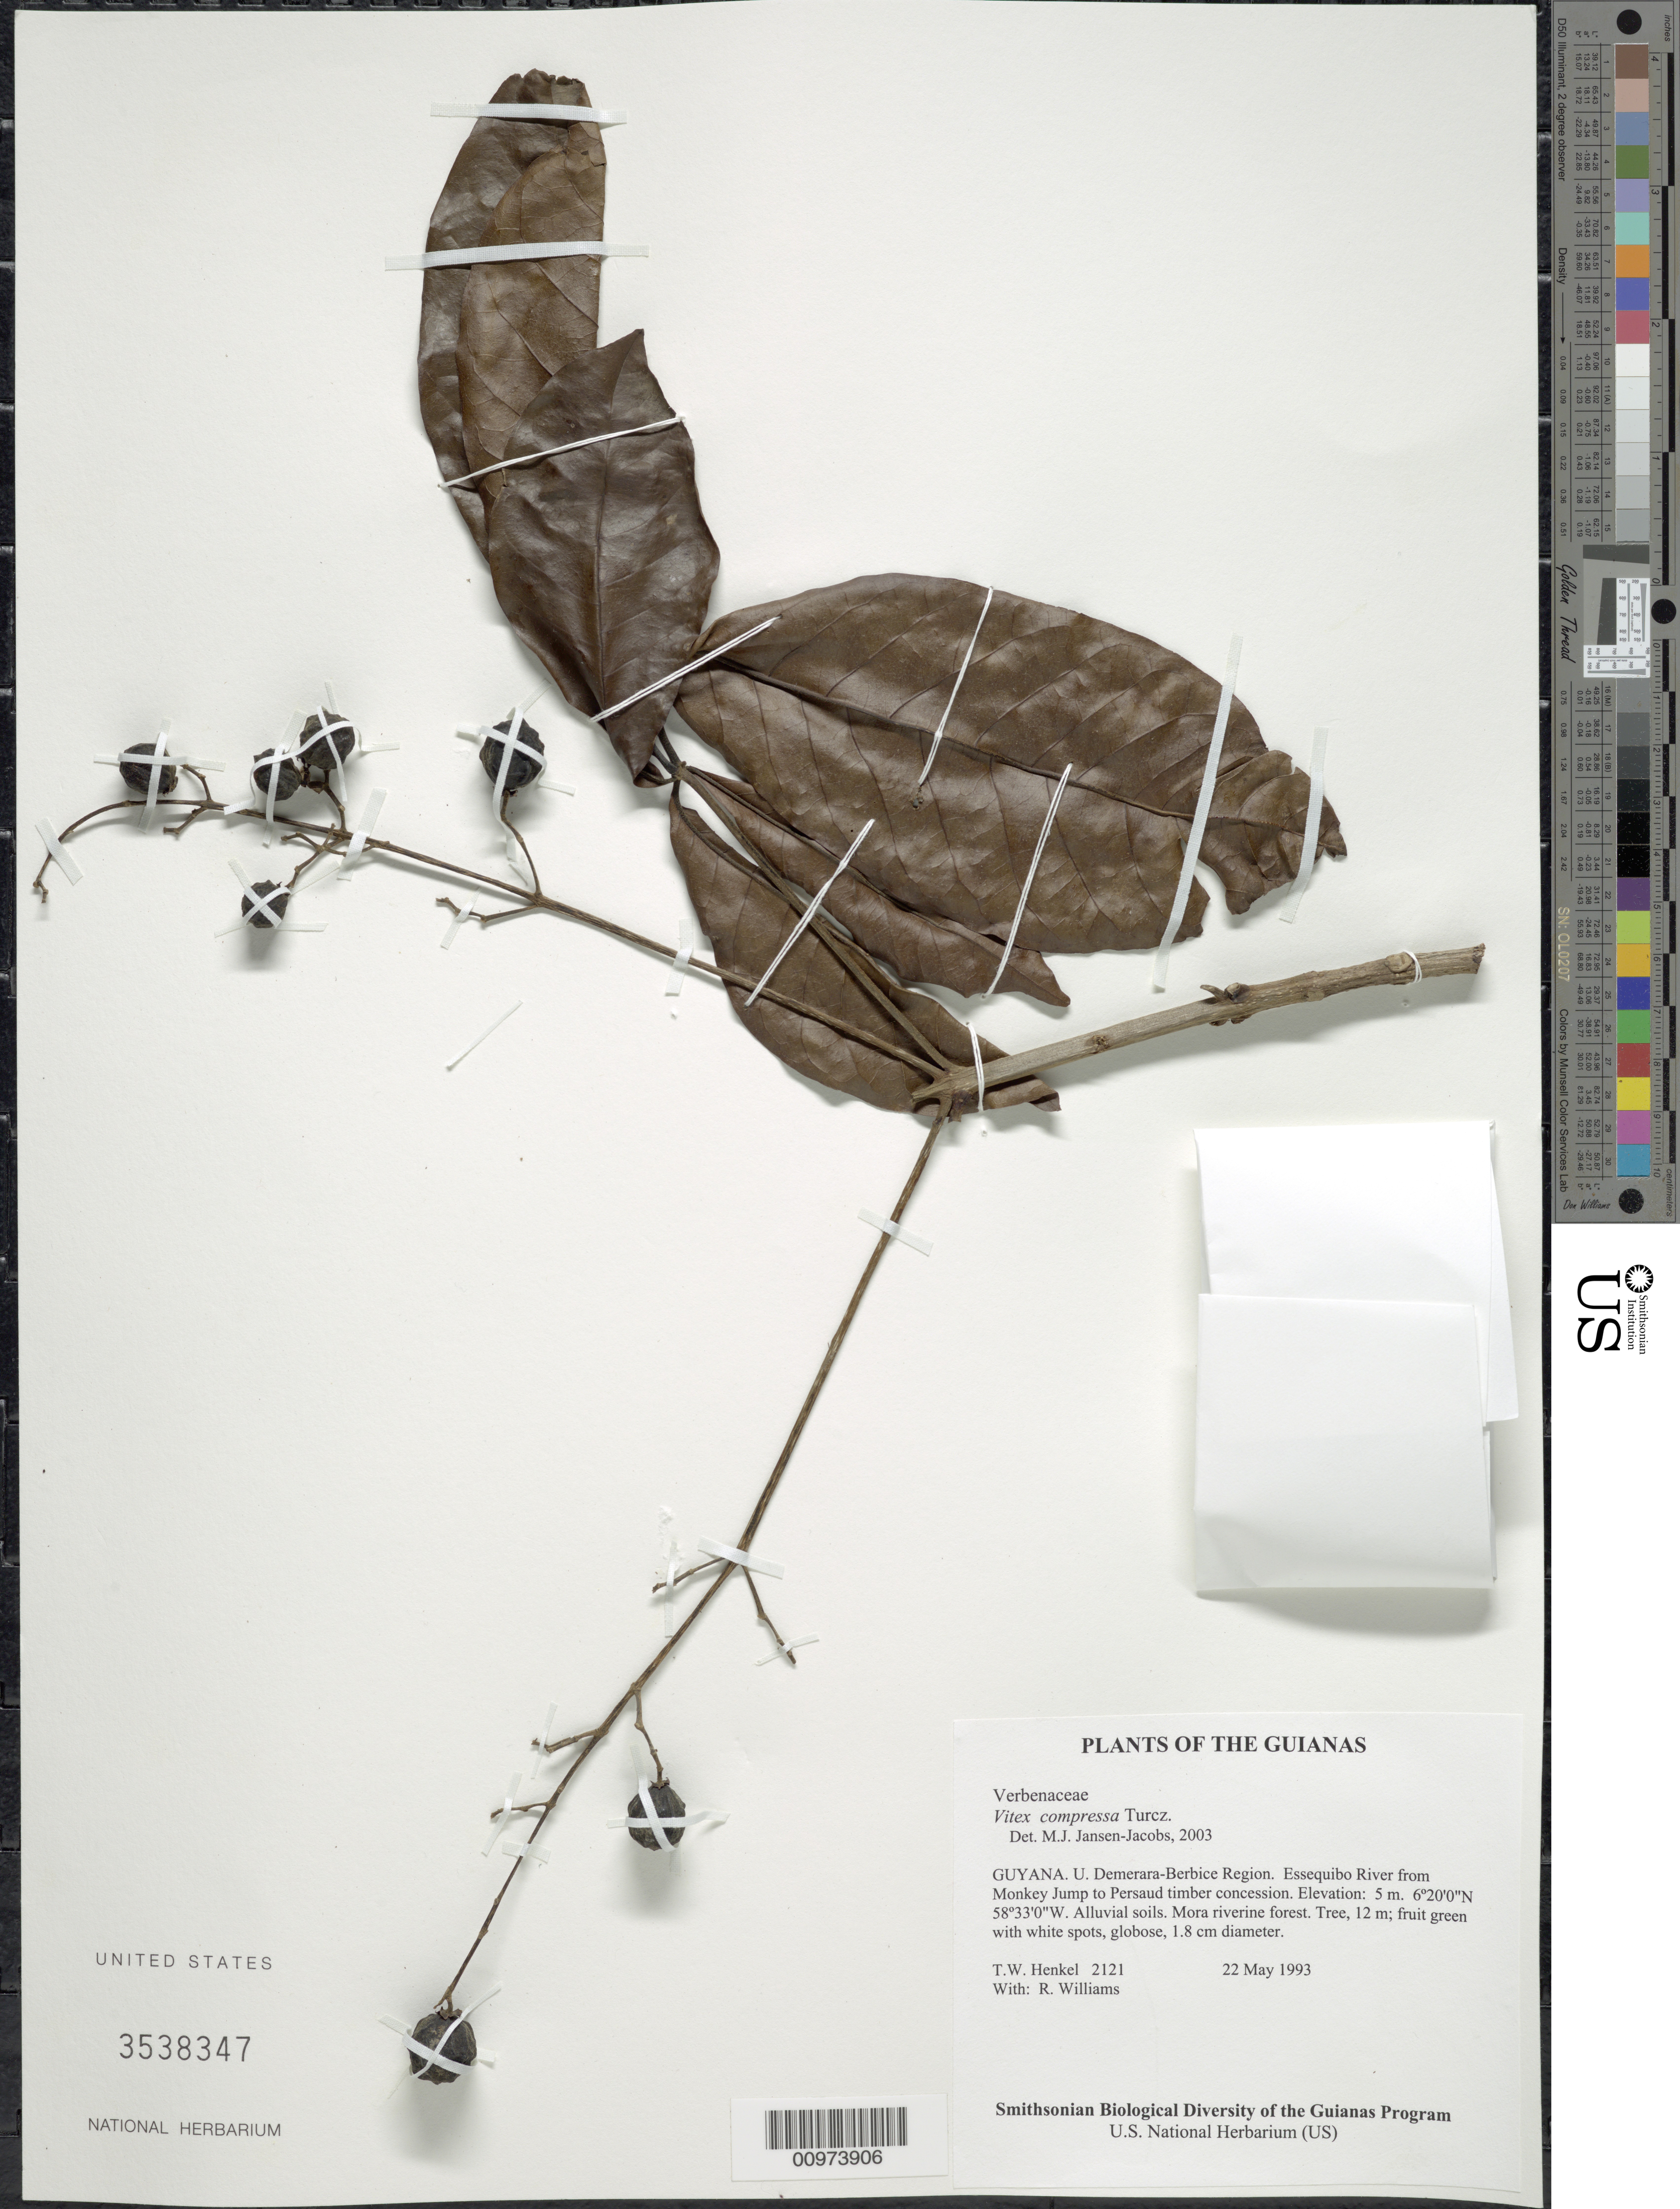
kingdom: Plantae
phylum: Tracheophyta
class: Magnoliopsida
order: Lamiales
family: Lamiaceae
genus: Vitex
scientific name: Vitex compressa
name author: Turcz.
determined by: Jansen-Jacobs, M. J., (U), Nationaal Herbarium Nederland, Utrecht University branch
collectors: T. Henkel & R. Williams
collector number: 2121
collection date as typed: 22 May 1993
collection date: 1993-05-22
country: Guyana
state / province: U. Demerara-Berbice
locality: Essequibo River from Monkey Jump to Persaud timber concession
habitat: Alluvial soils. Mora riverine forest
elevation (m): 5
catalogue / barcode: US 3538347